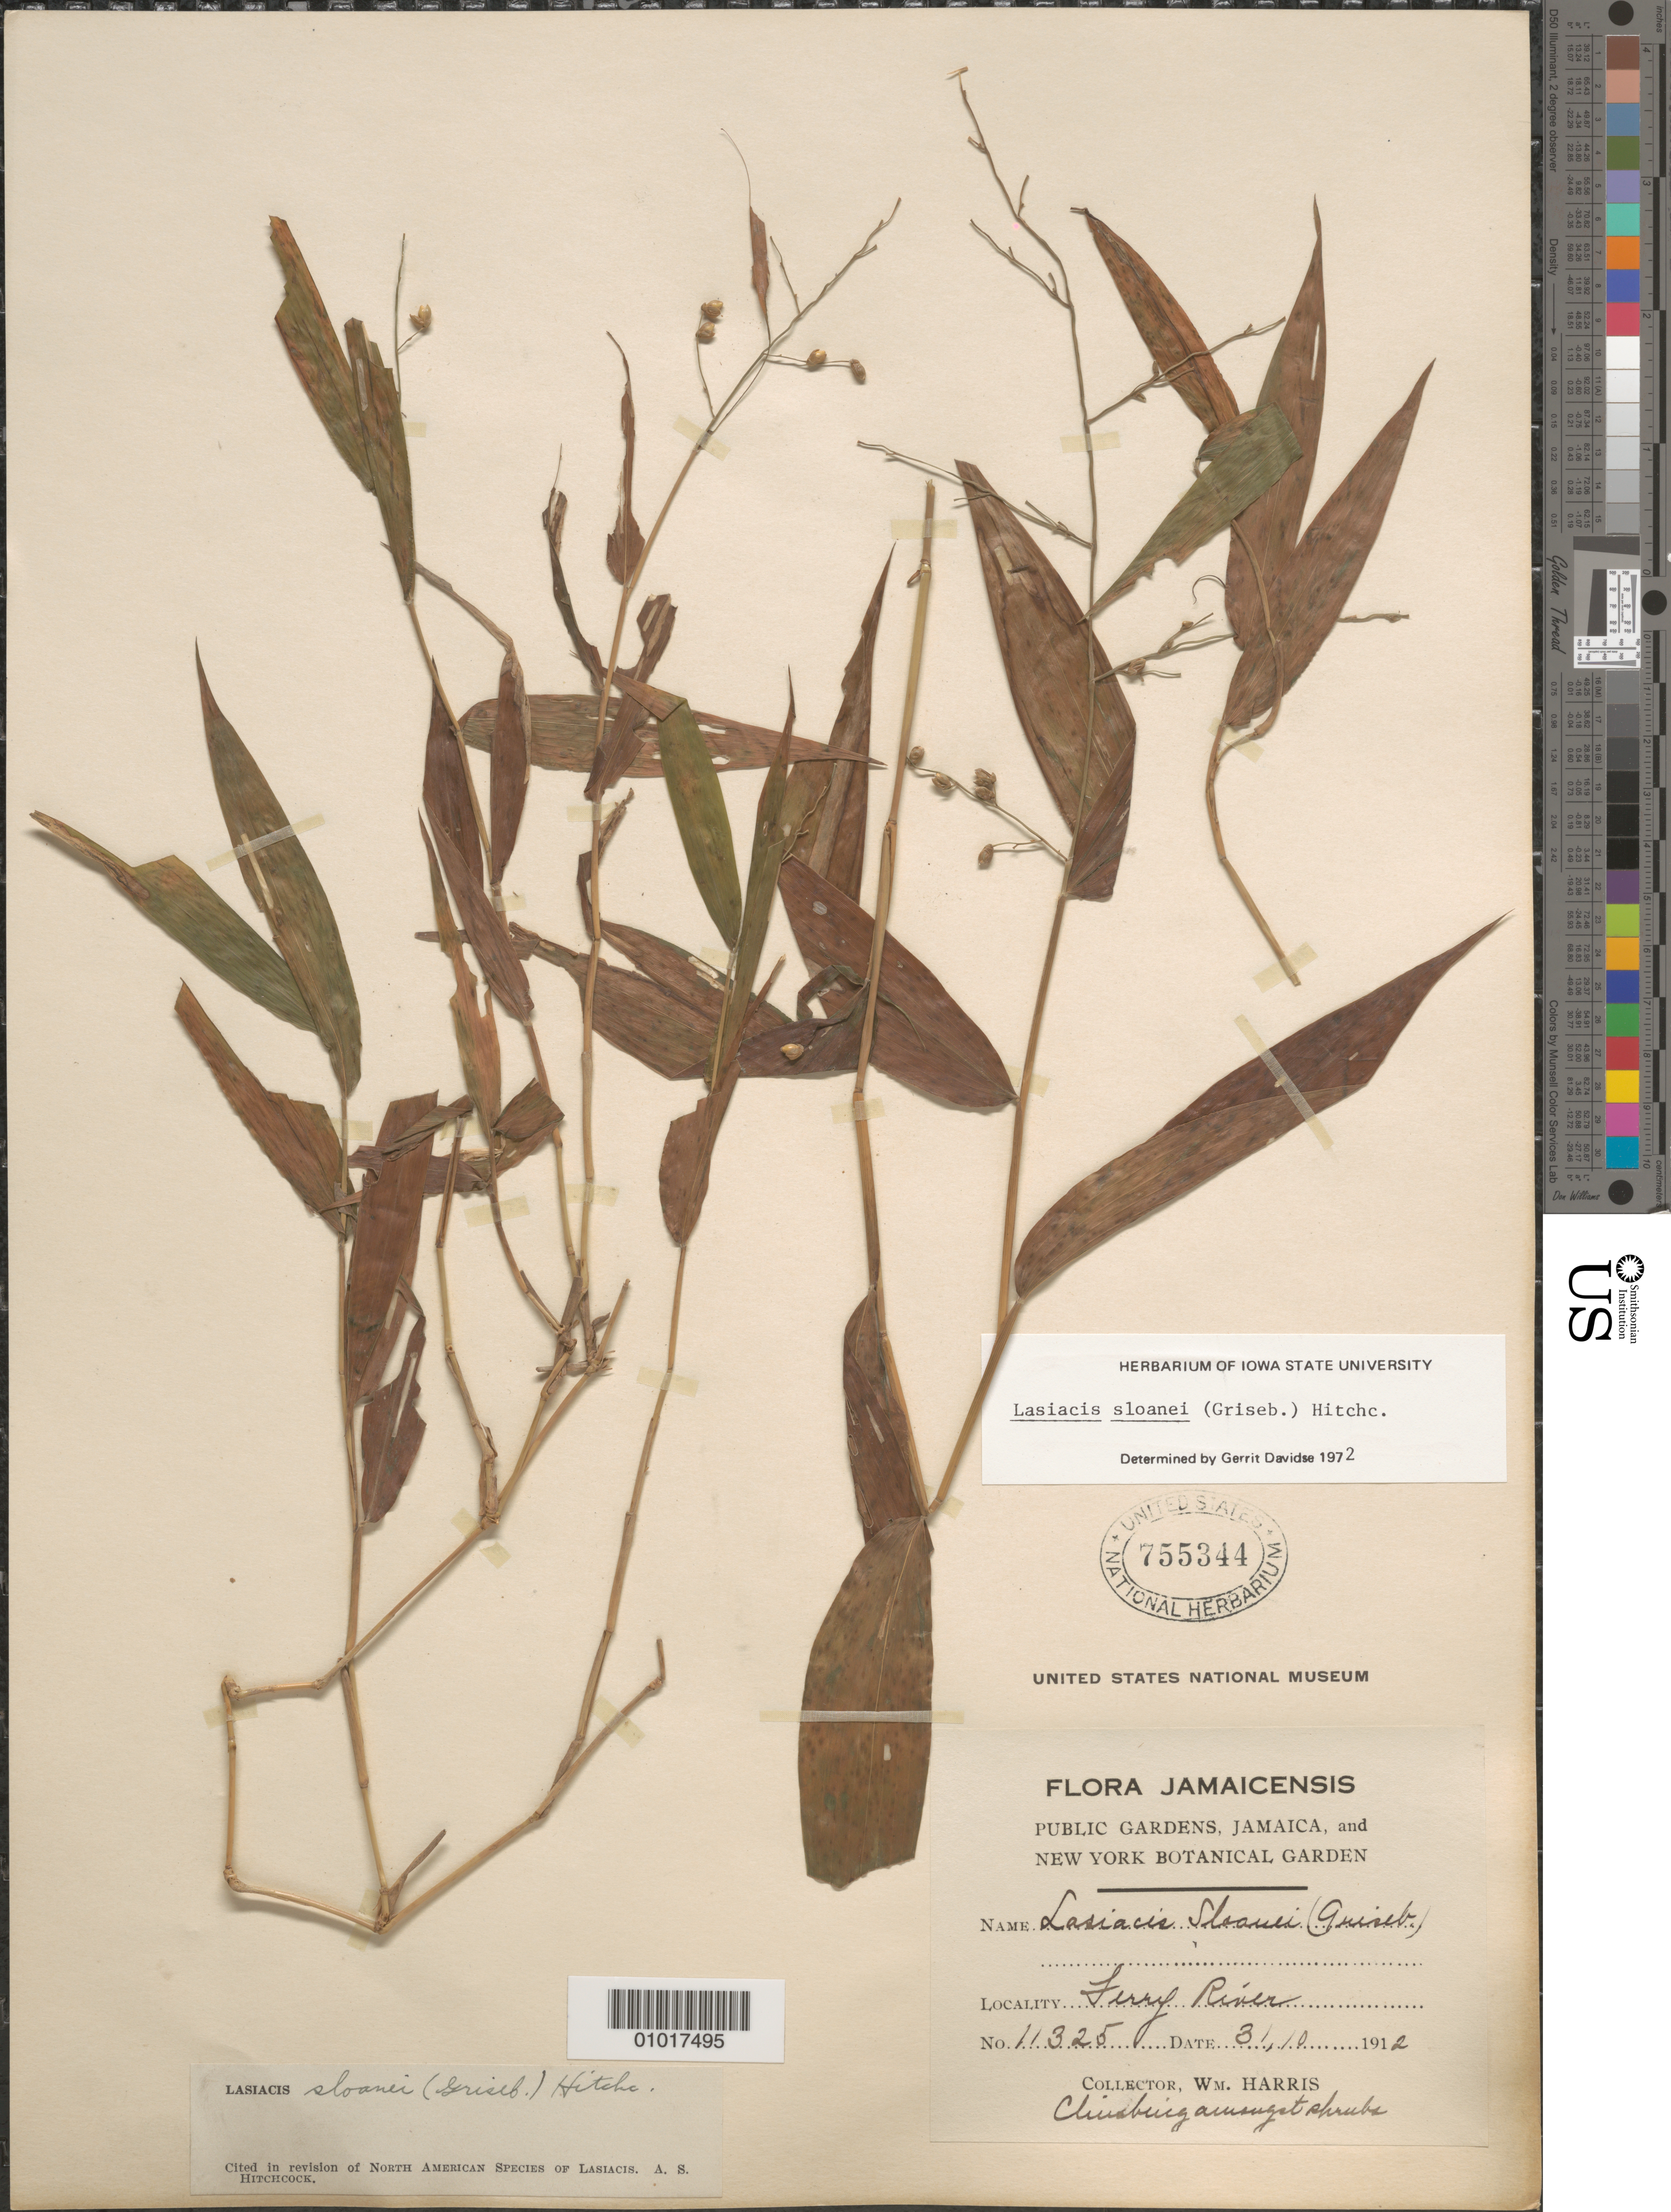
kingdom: Plantae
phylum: Tracheophyta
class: Liliopsida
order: Poales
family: Poaceae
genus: Lasiacis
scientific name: Lasiacis sloanei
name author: (Griseb.) Hitchc.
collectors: W. H. Harris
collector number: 11325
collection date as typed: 31 Oct 1912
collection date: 1912-10-31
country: Jamaica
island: Jamaica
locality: Ferry River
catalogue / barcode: US 755344